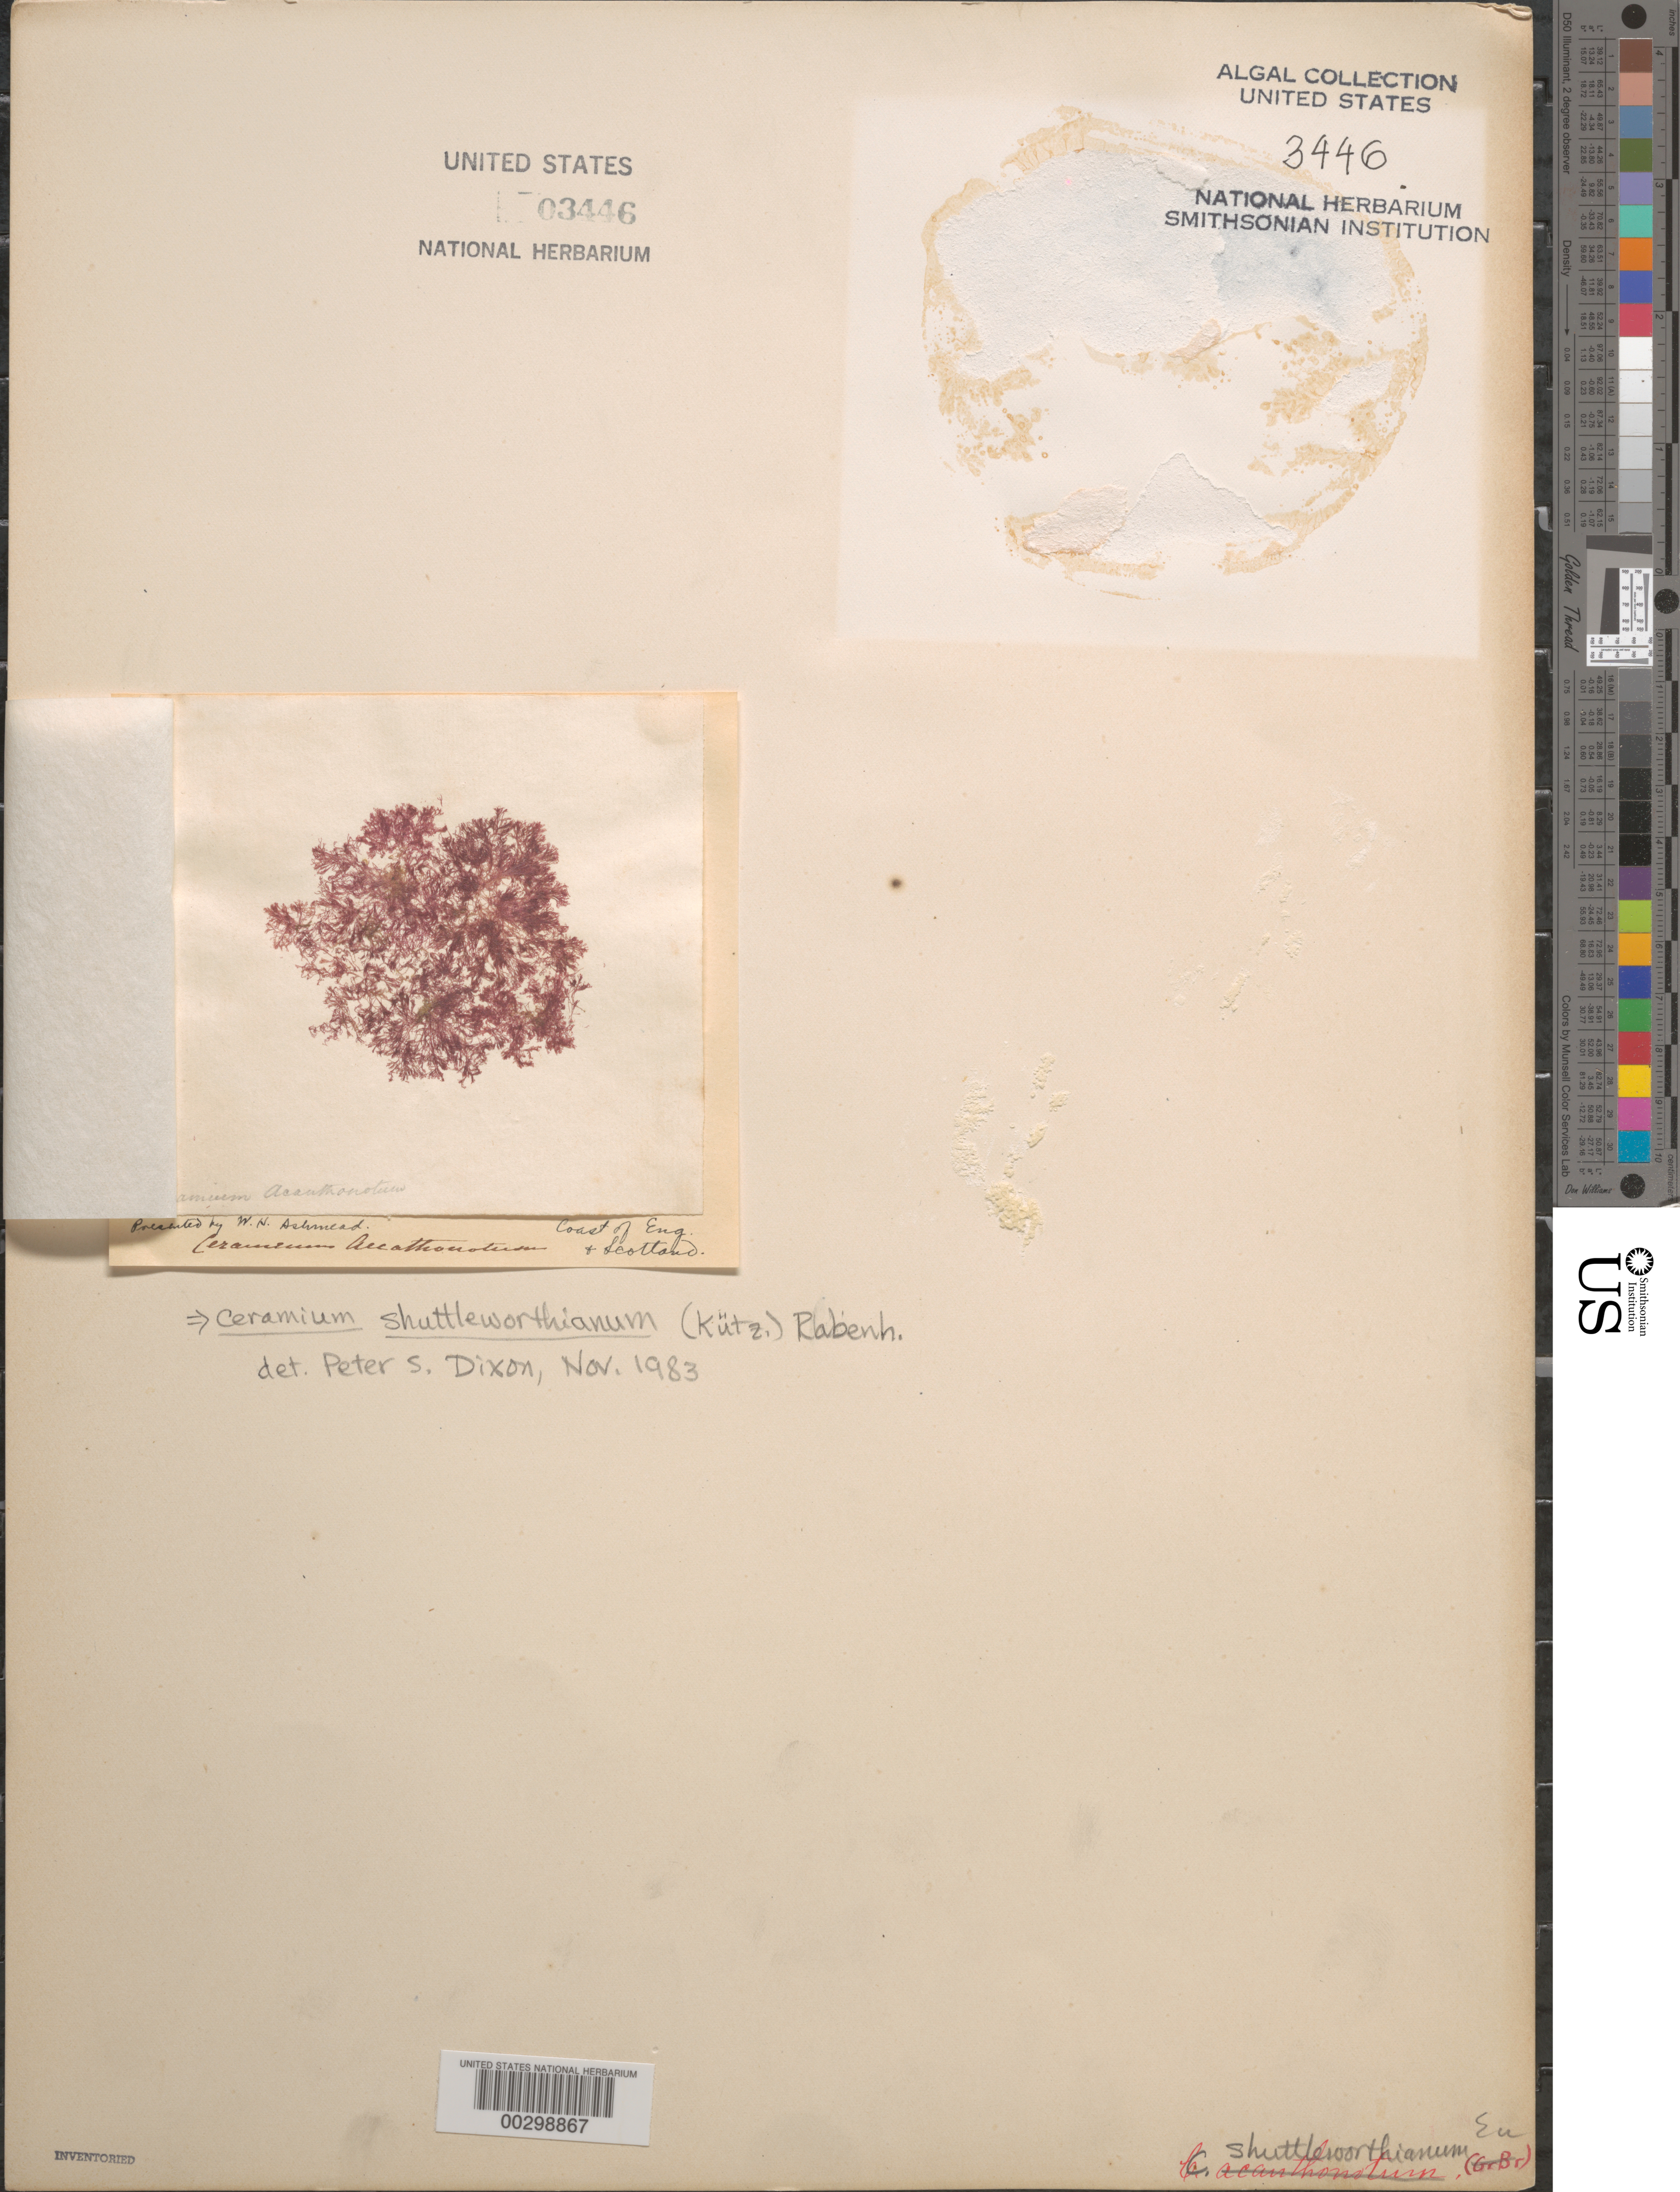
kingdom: Plantae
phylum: Rhodophyta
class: Florideophyceae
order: Ceramiales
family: Ceramiaceae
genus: Ceramium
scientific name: Ceramium shuttleworthianum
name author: (Kütz.) Rabenh.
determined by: Dixon, P. S.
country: United Kingdom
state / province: England / Scotland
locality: Coast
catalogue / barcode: US 3446